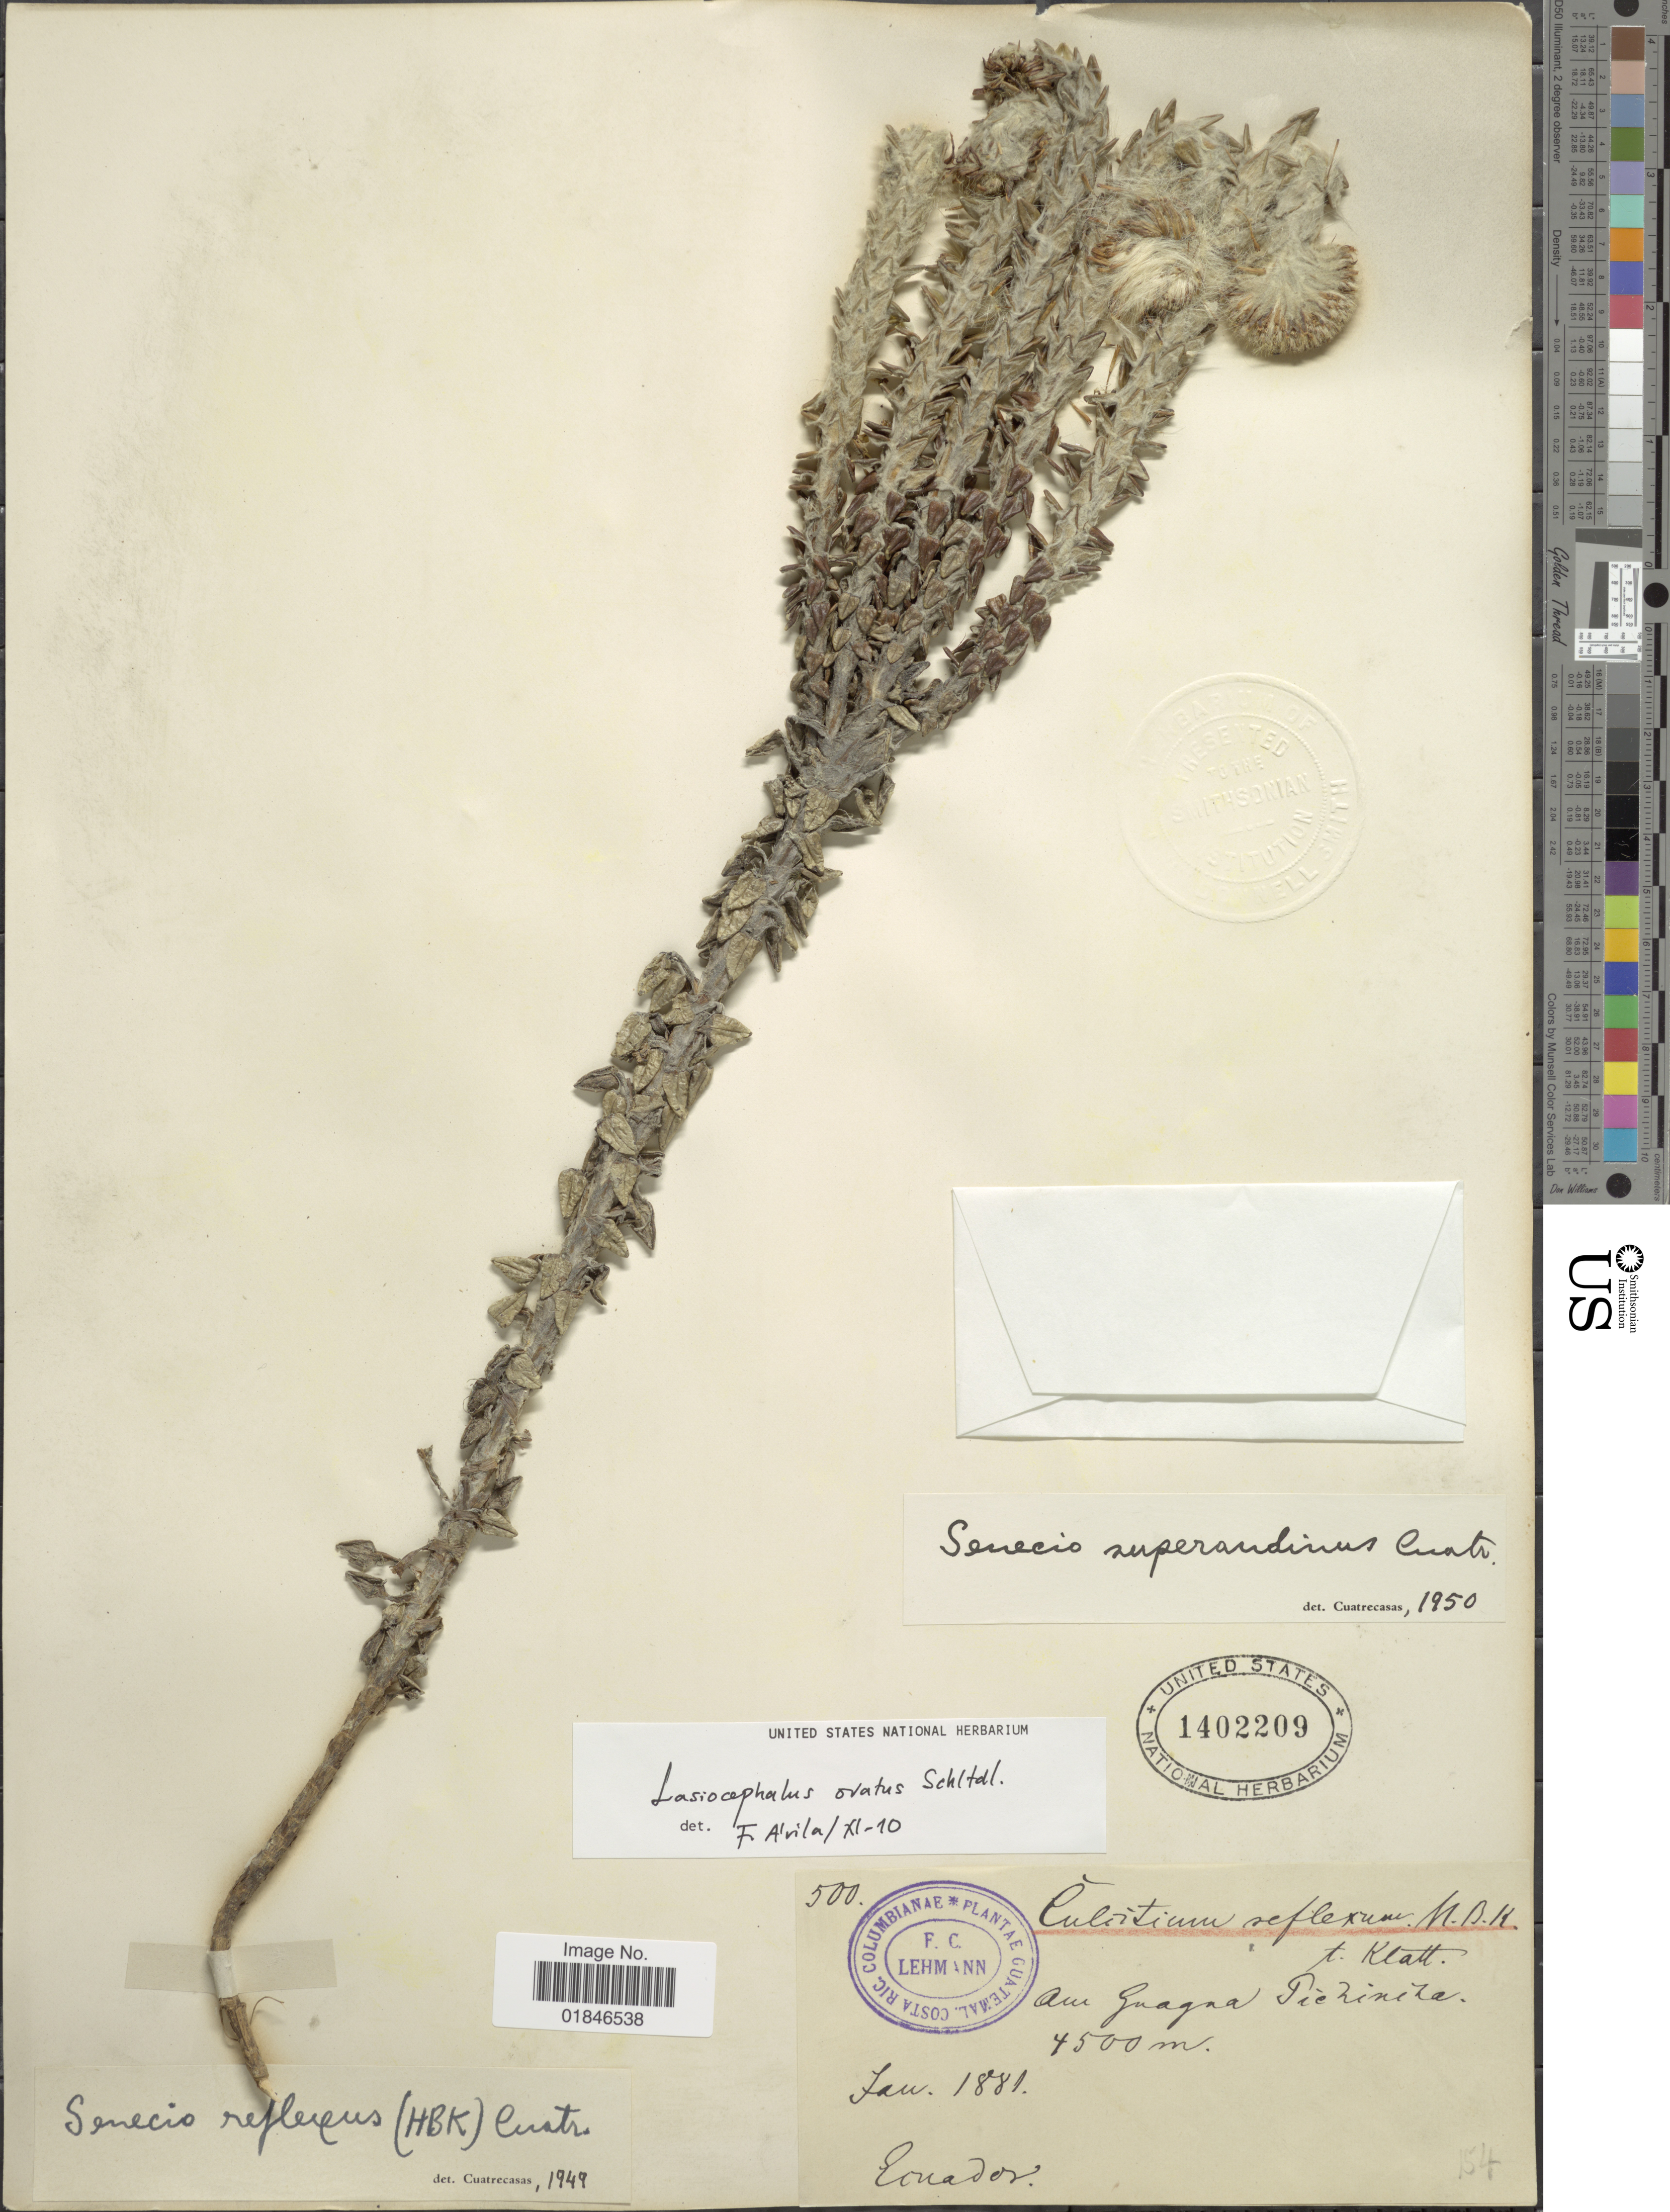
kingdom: Plantae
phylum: Tracheophyta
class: Magnoliopsida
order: Asterales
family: Asteraceae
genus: Senecio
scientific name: Senecio superandinus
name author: Cuatrec.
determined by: Salomon, Luciana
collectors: F. C. Lehmann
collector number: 500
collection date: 1881-01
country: Ecuador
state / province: Pichincha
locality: Am Guagua Pichincha. Ecuador.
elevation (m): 4500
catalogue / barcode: US 1402209